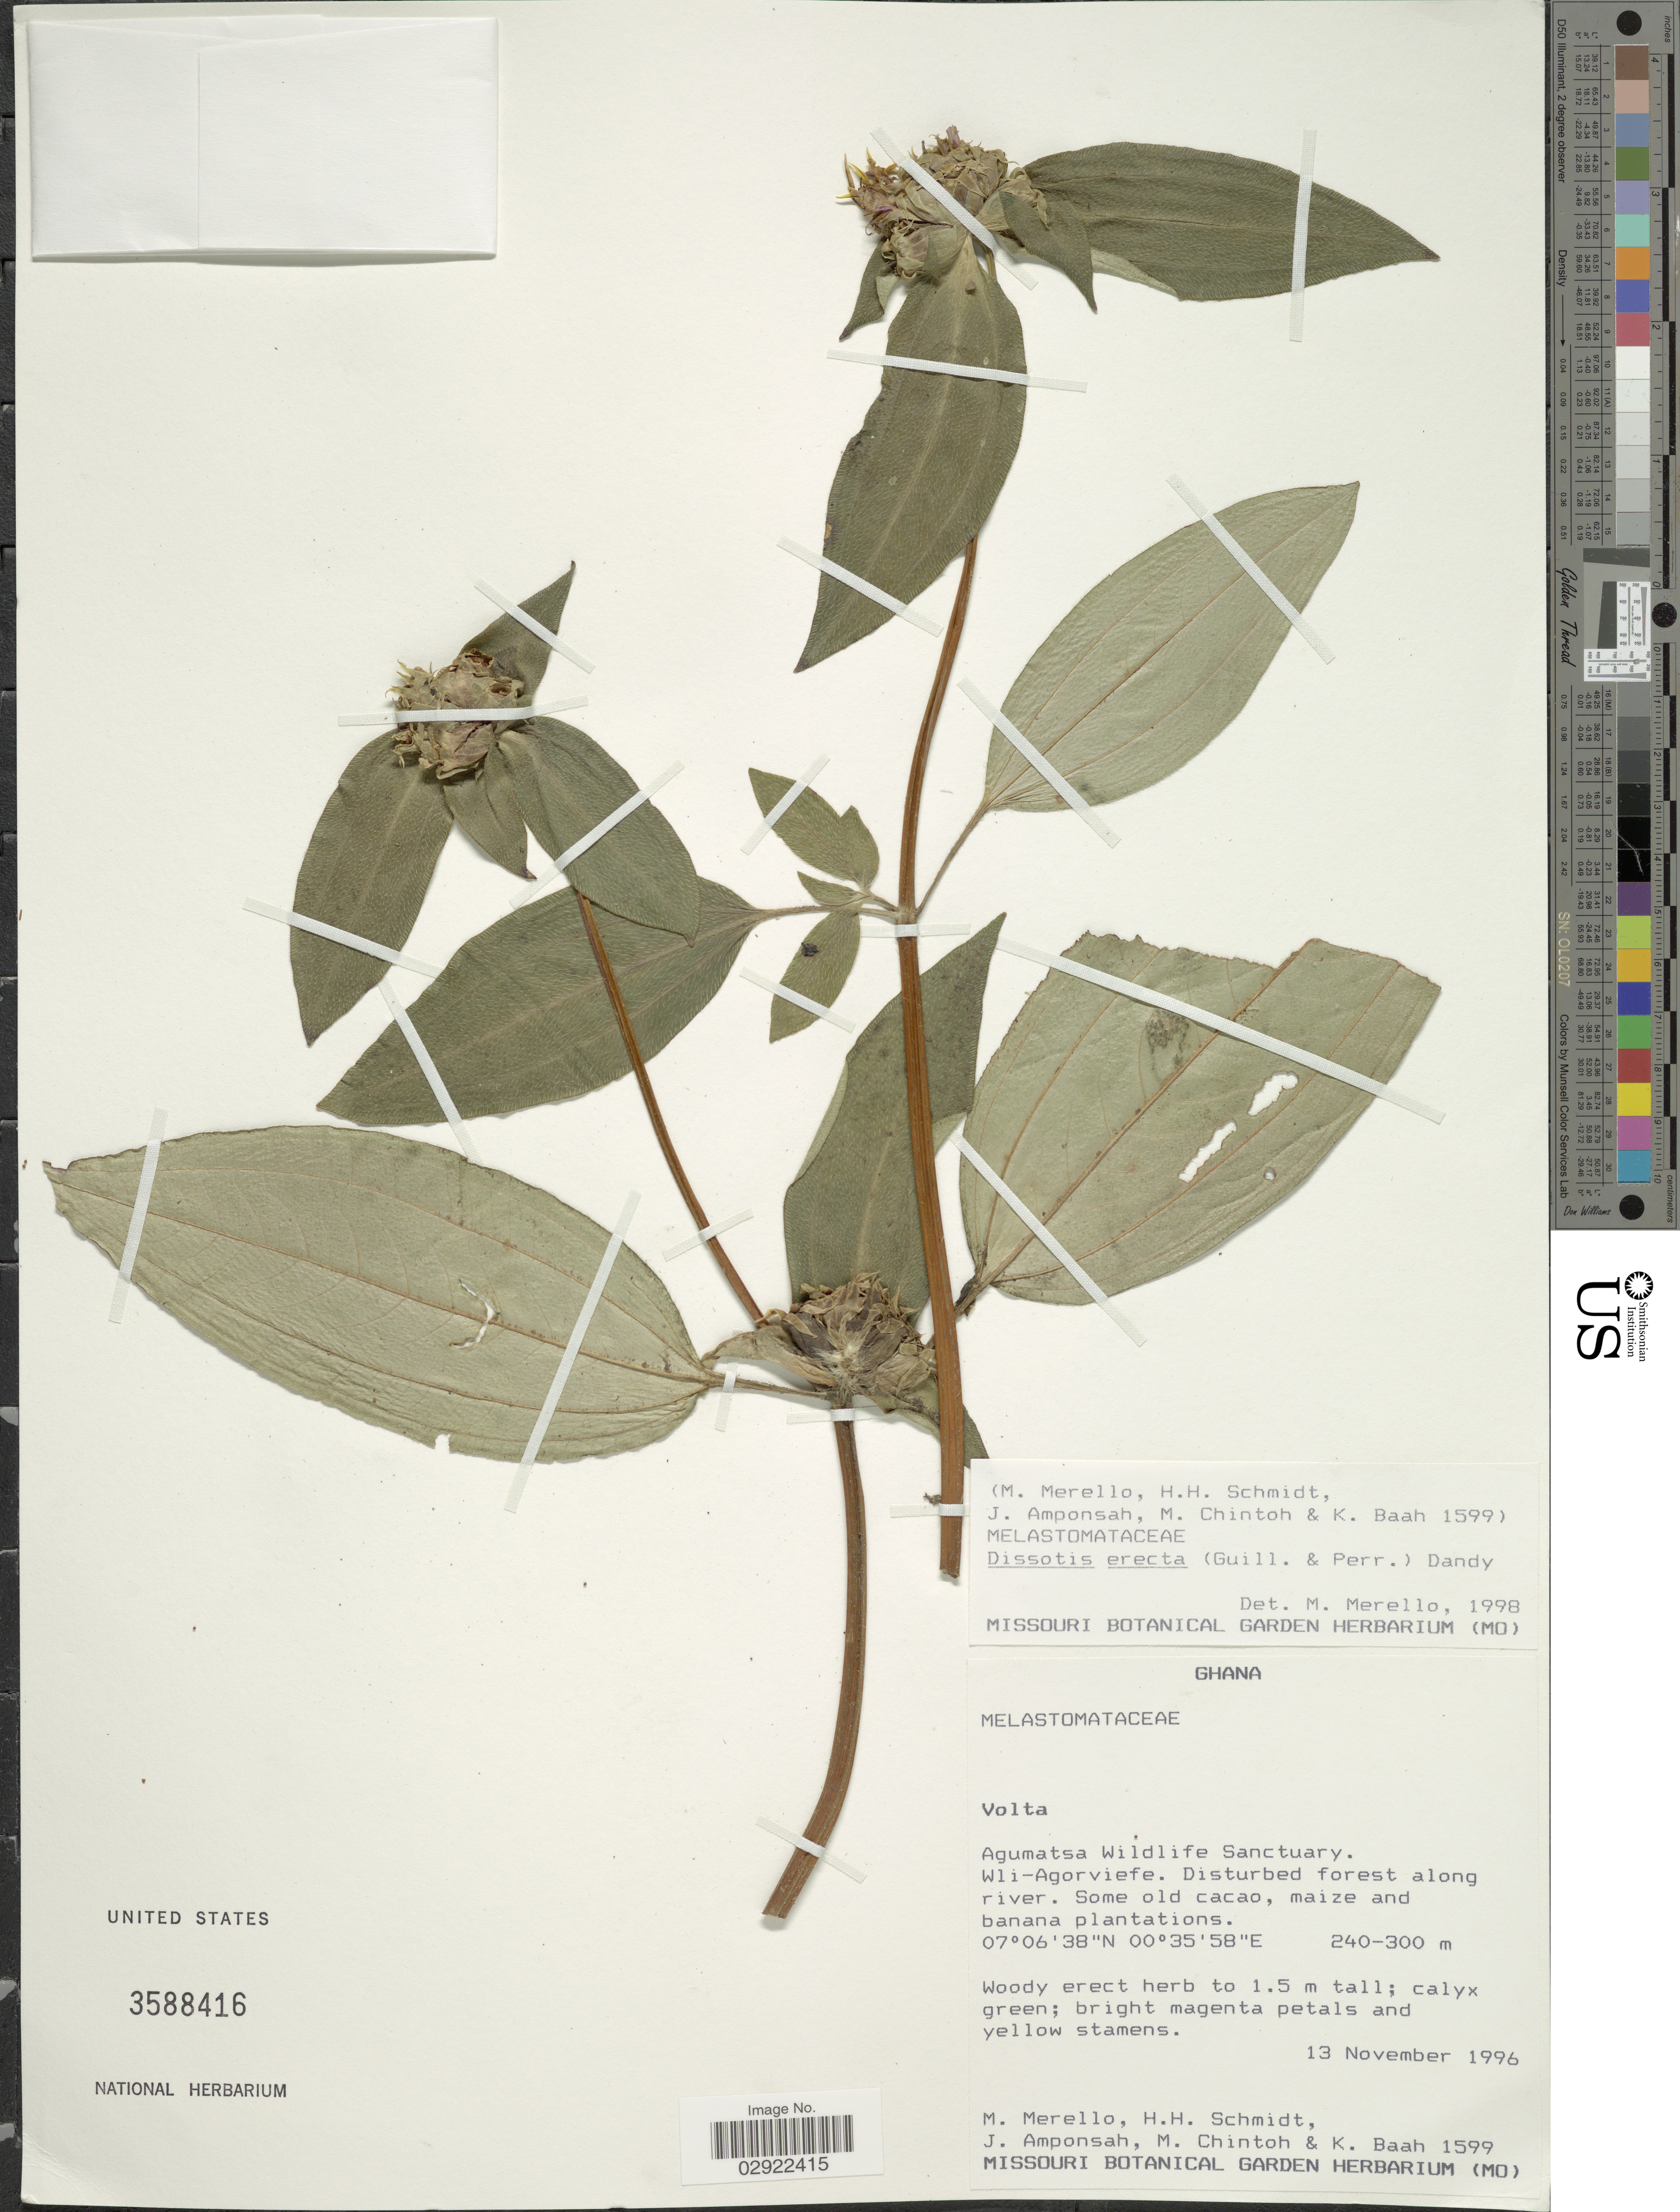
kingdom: Plantae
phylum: Tracheophyta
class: Magnoliopsida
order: Myrtales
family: Melastomataceae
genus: Melastomastrum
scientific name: Melastomastrum capitatum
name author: (Vahl) A. Fern. & R. Fern.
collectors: M. Merello, H. H. Schmidt, J. Amponsah, M. Chintoh & K. Baah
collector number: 1599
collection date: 1996-11-13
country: Ghana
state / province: Volta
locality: Agumatsa Wildlife Sanctuary. Wli-Agorviefe.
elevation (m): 240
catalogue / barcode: US 3588416